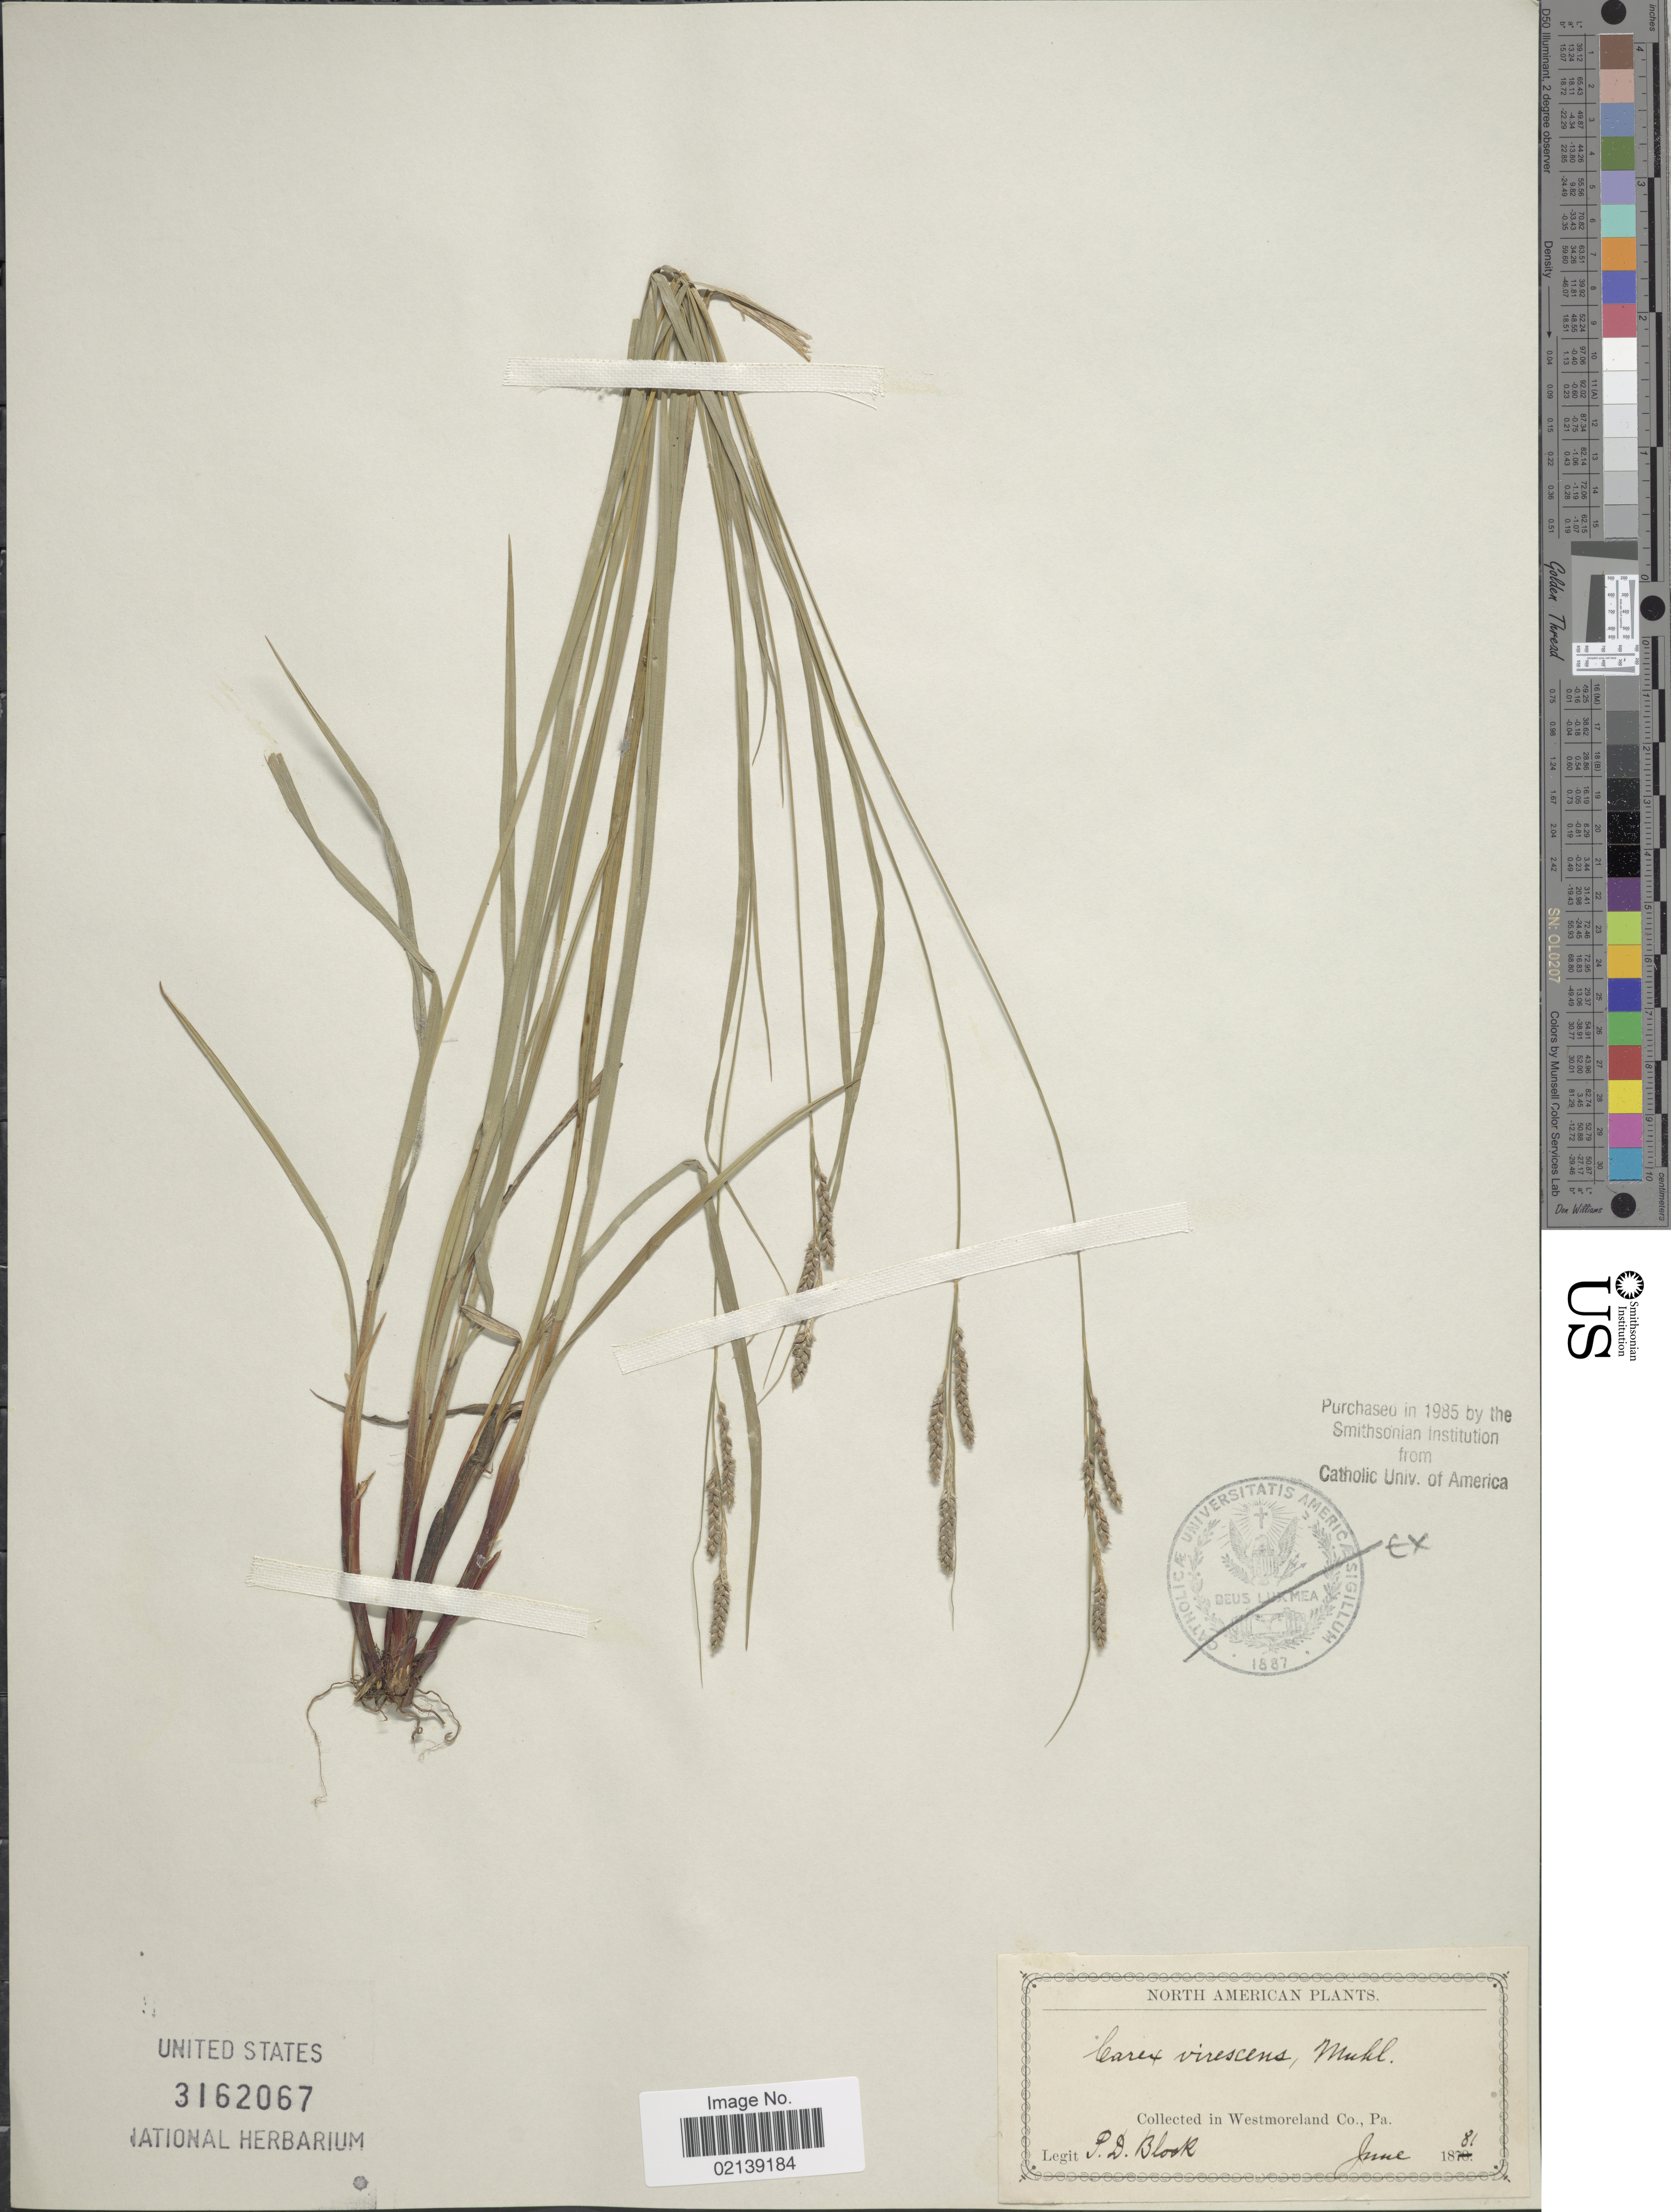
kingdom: Plantae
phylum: Tracheophyta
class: Liliopsida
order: Poales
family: Cyperaceae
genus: Carex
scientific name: Carex virescens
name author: Muhl. ex Willd.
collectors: P. Block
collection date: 1881-06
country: United States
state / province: Pennsylvania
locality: Westmoreland Co.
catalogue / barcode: US 3162067